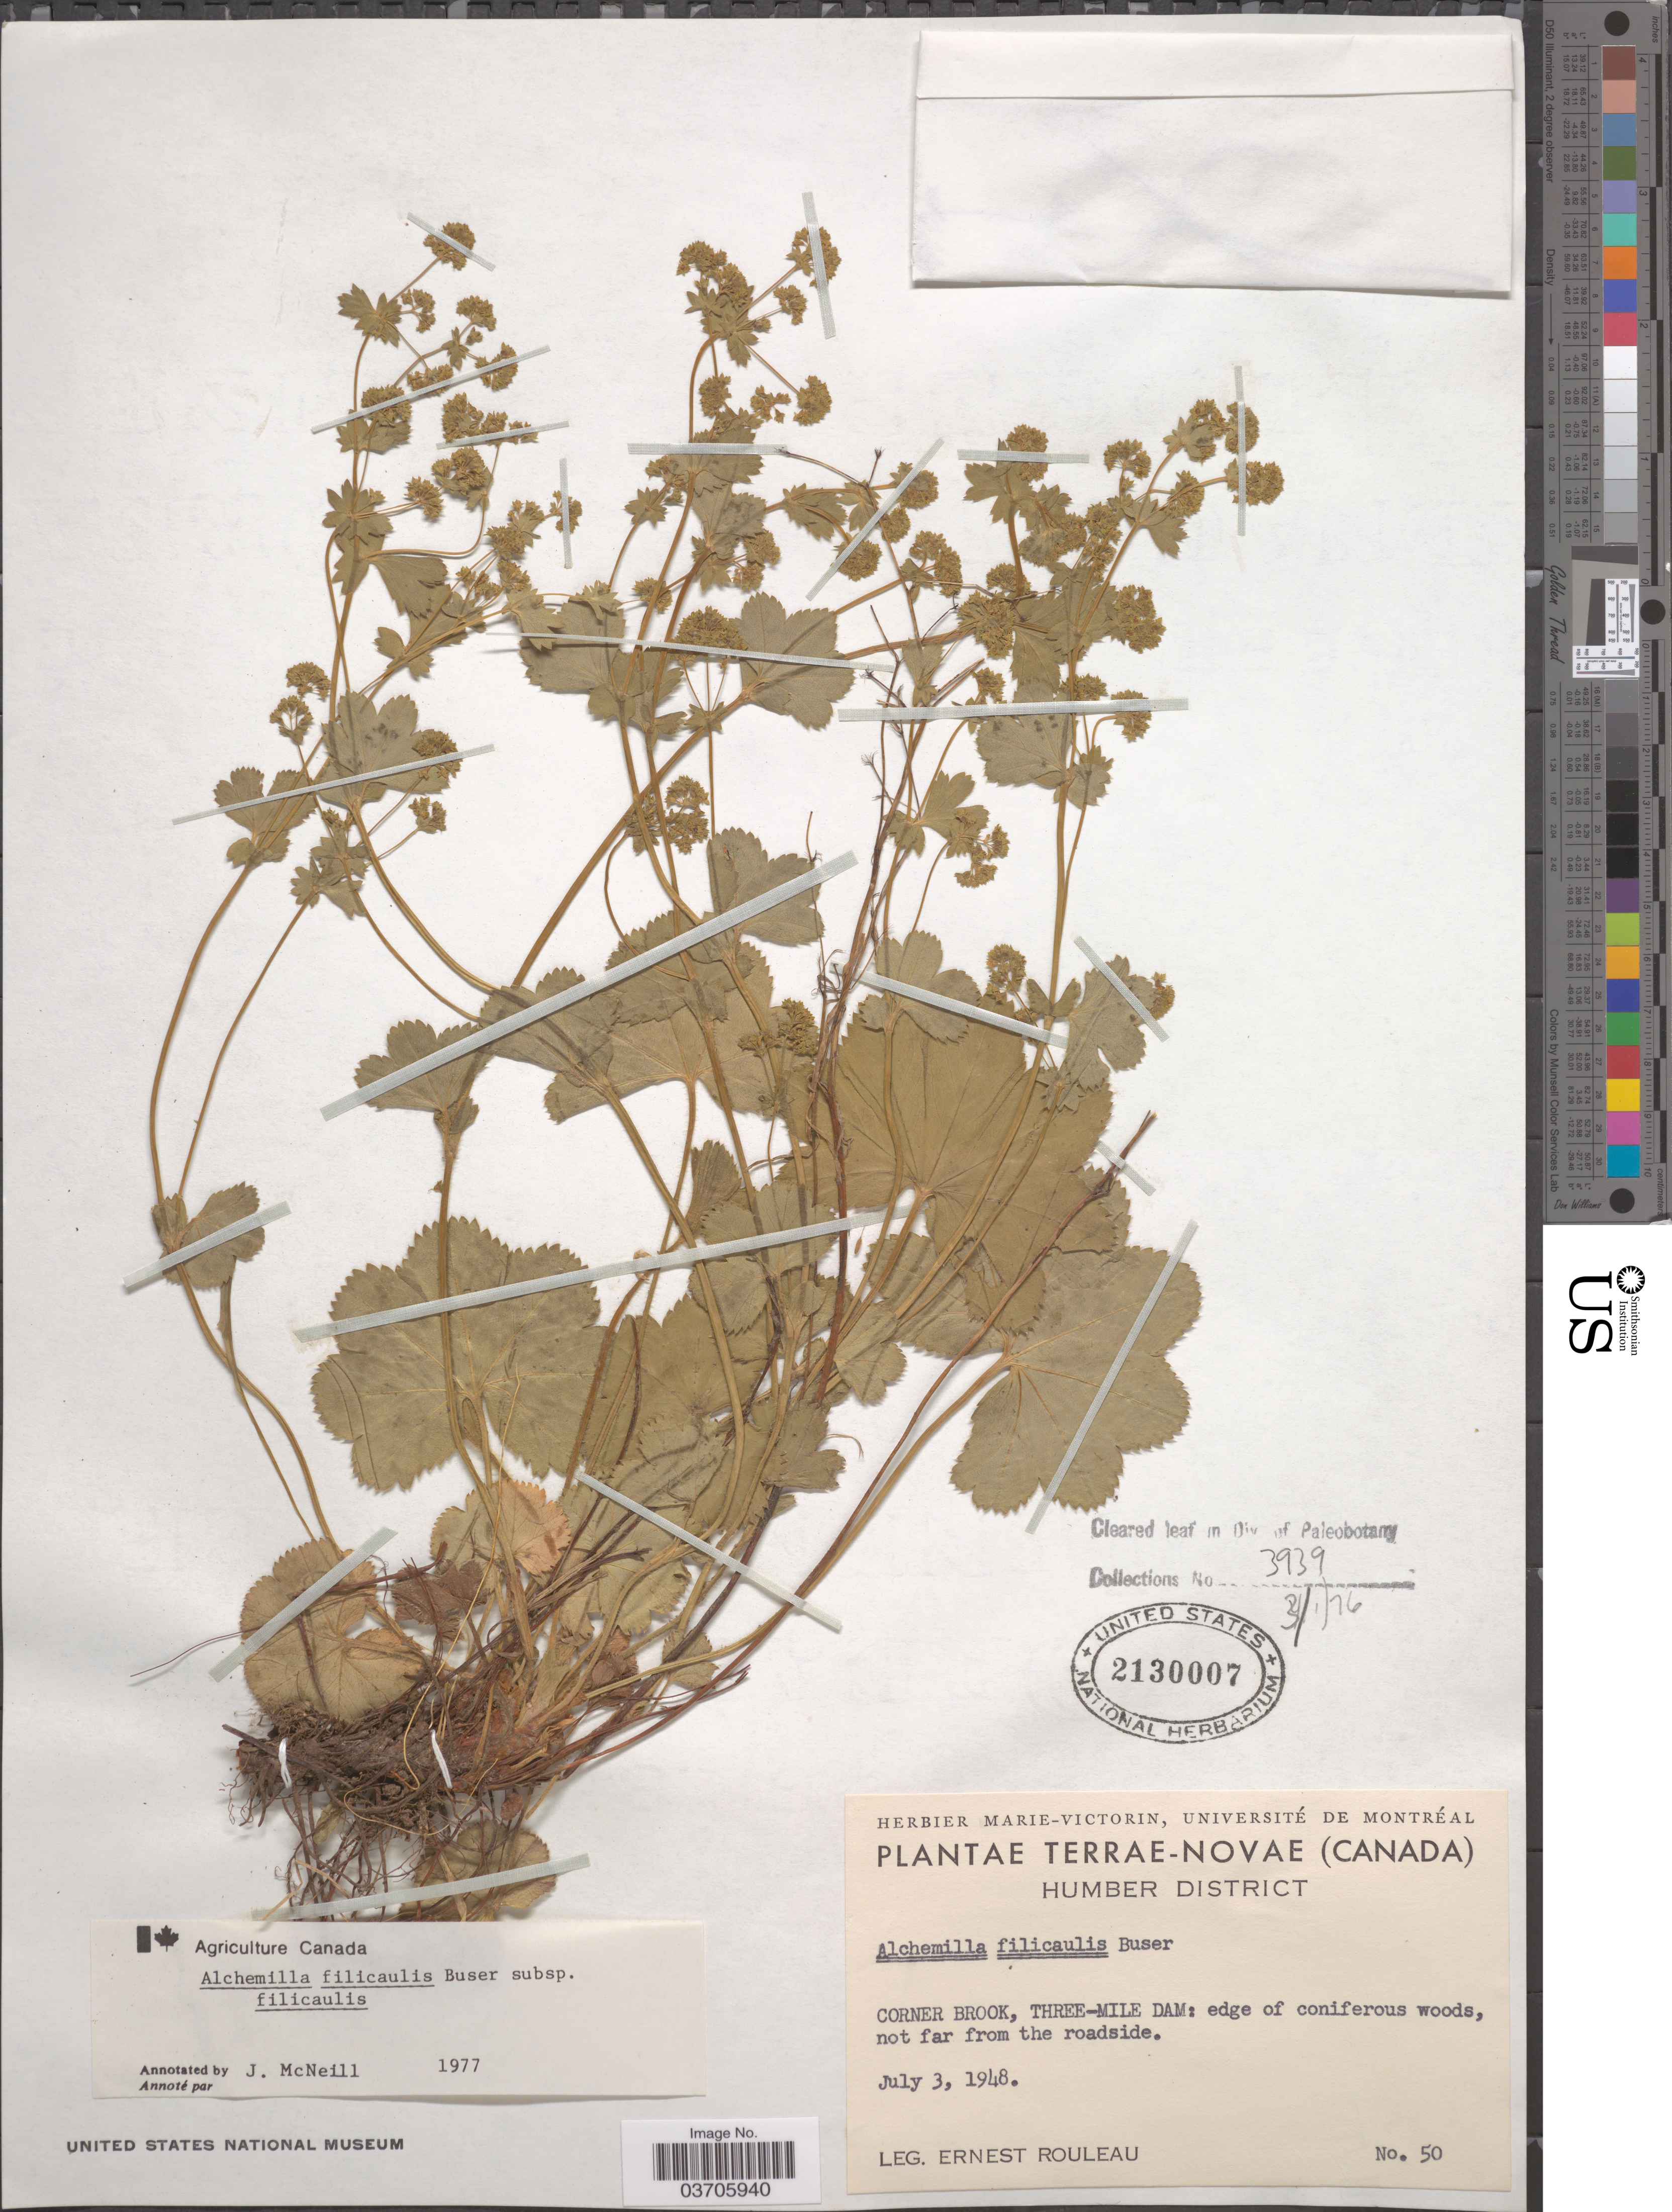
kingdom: Plantae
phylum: Tracheophyta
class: Magnoliopsida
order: Rosales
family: Rosaceae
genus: Alchemilla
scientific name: Alchemilla filicaulis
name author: Buser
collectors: E. Rouleau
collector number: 50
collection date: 1948-07-03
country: Canada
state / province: Newfoundland and Labrador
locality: Terrae-Novae. Humber District. Corner Brook, Three-Mile Dam.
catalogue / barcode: US 2130007